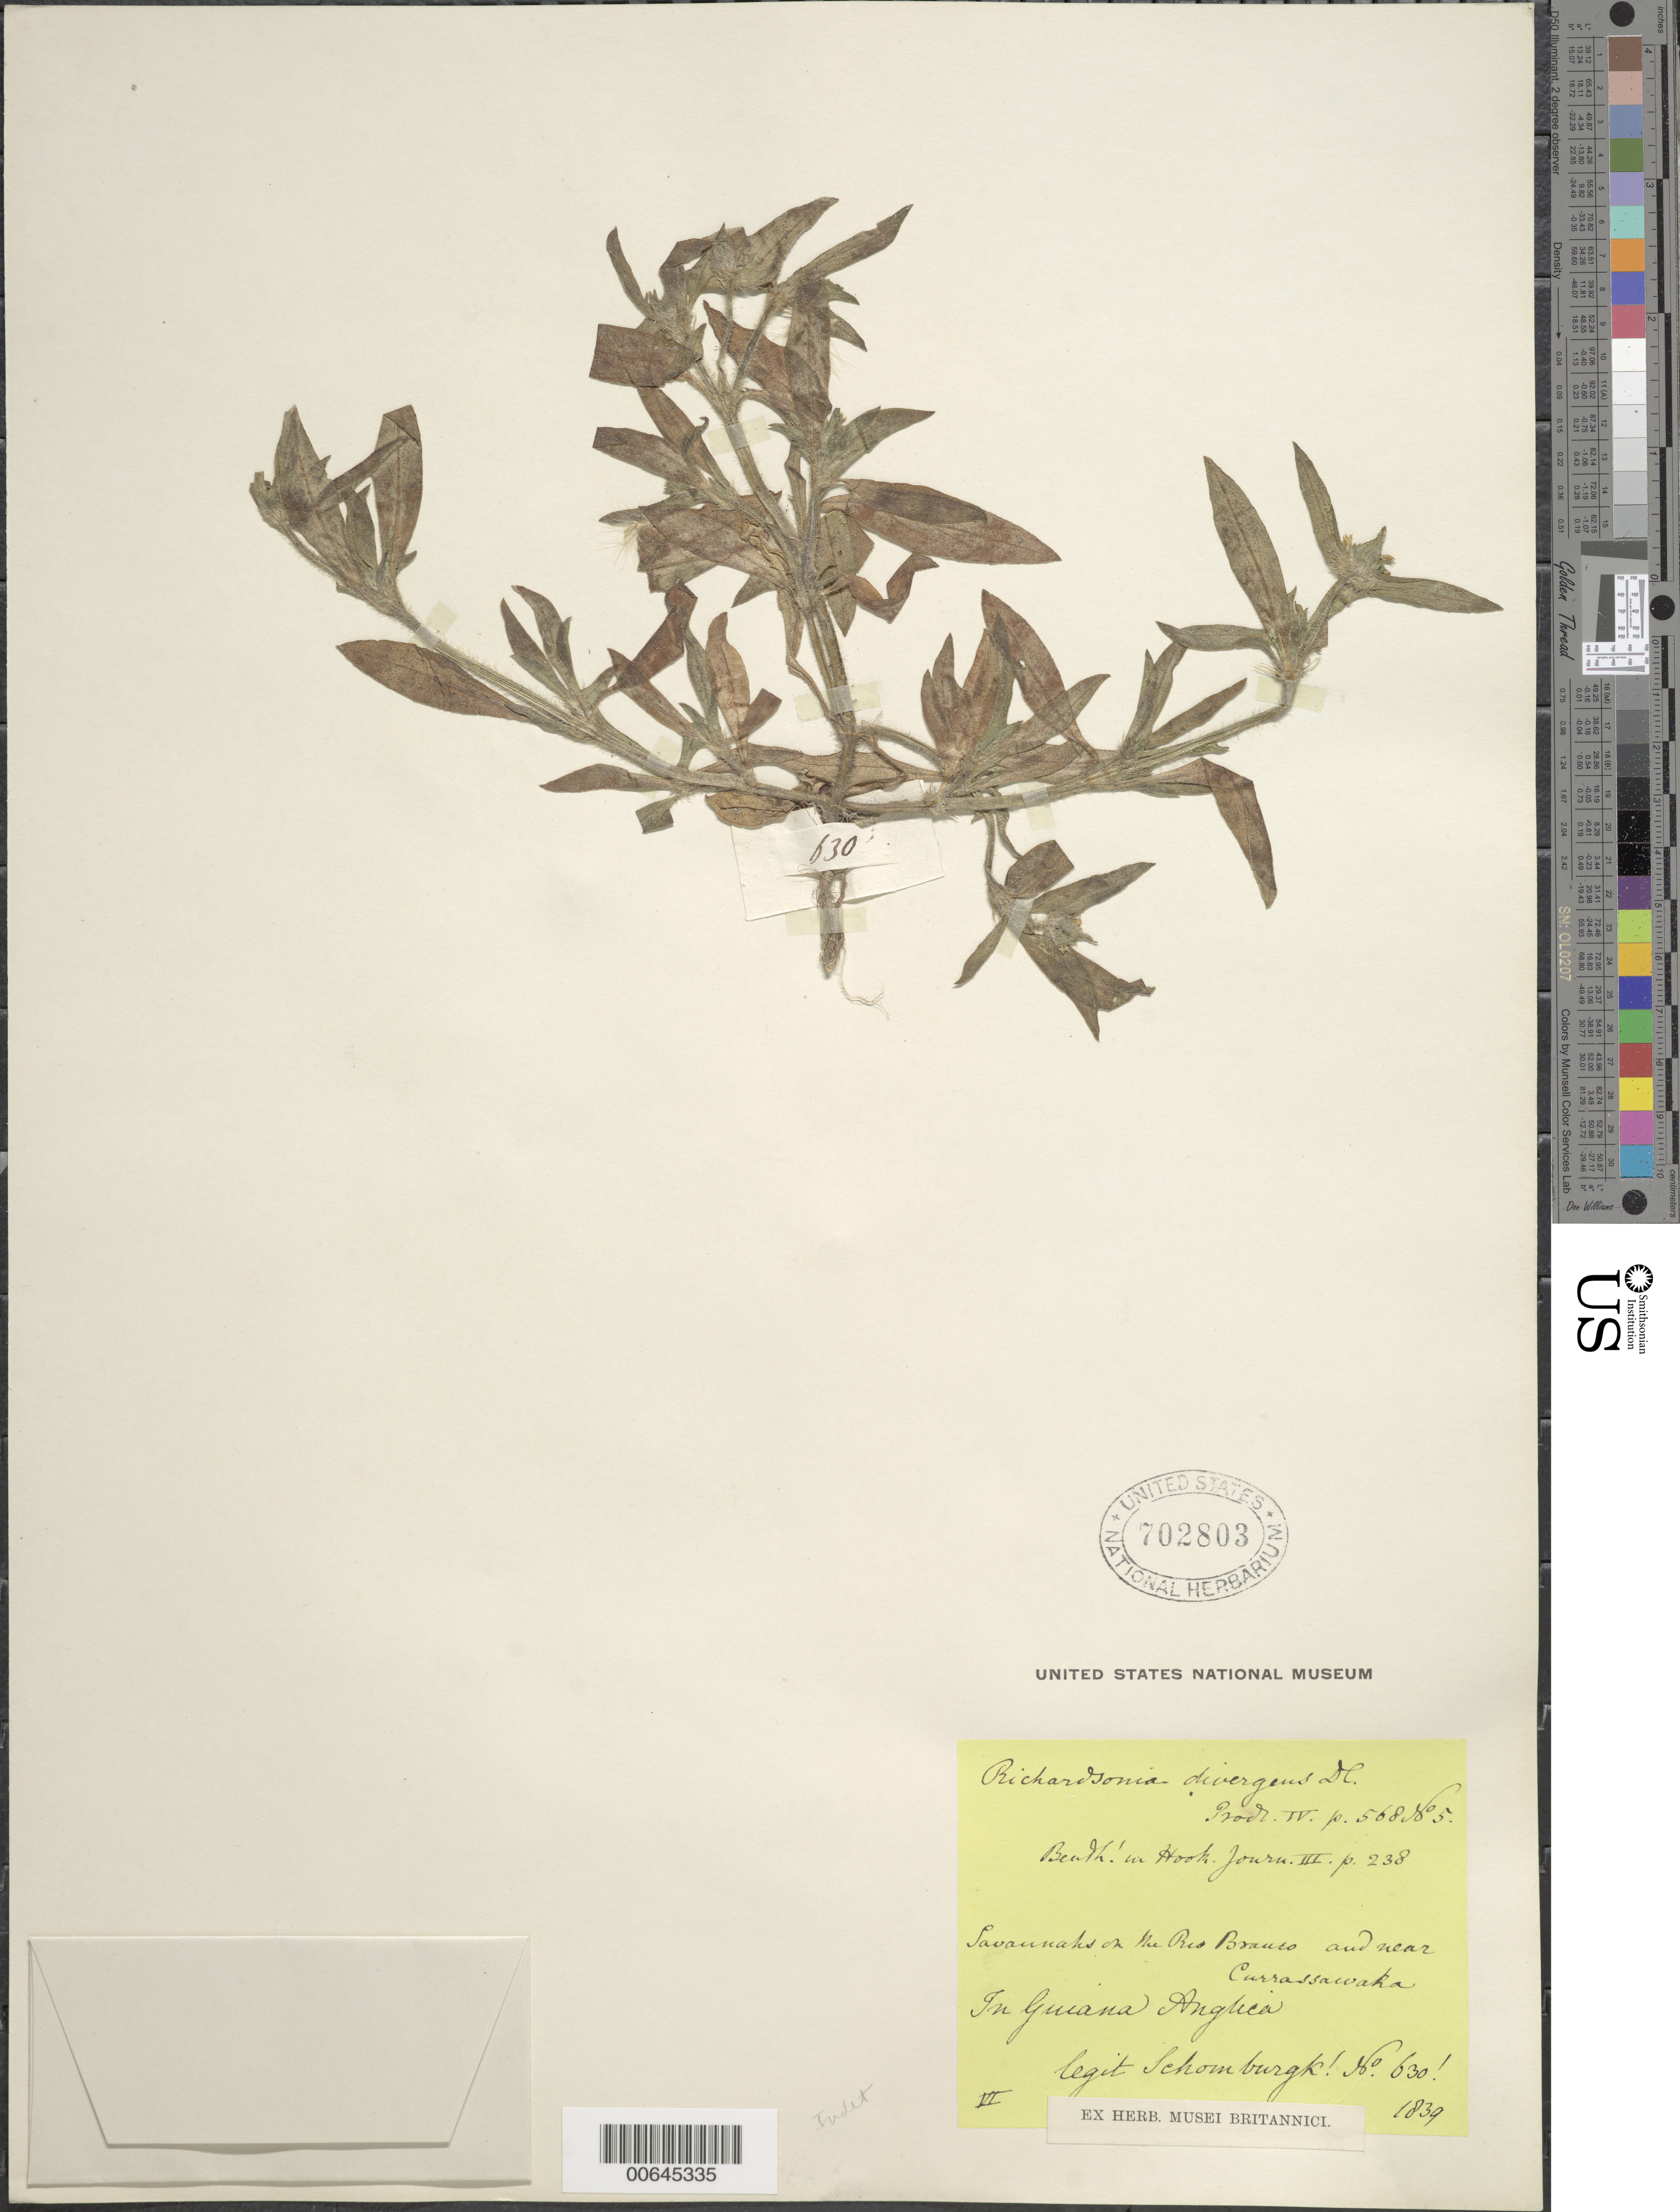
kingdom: Plantae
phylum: Tracheophyta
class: Magnoliopsida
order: Gentianales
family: Rubiaceae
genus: Richardsonia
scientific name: Richardsonia divergens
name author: DC.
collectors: R. H. Schomburgk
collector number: I 630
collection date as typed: June 1839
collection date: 1839-06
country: Guyana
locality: Río Branco and near Currassawaka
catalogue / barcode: US 702803